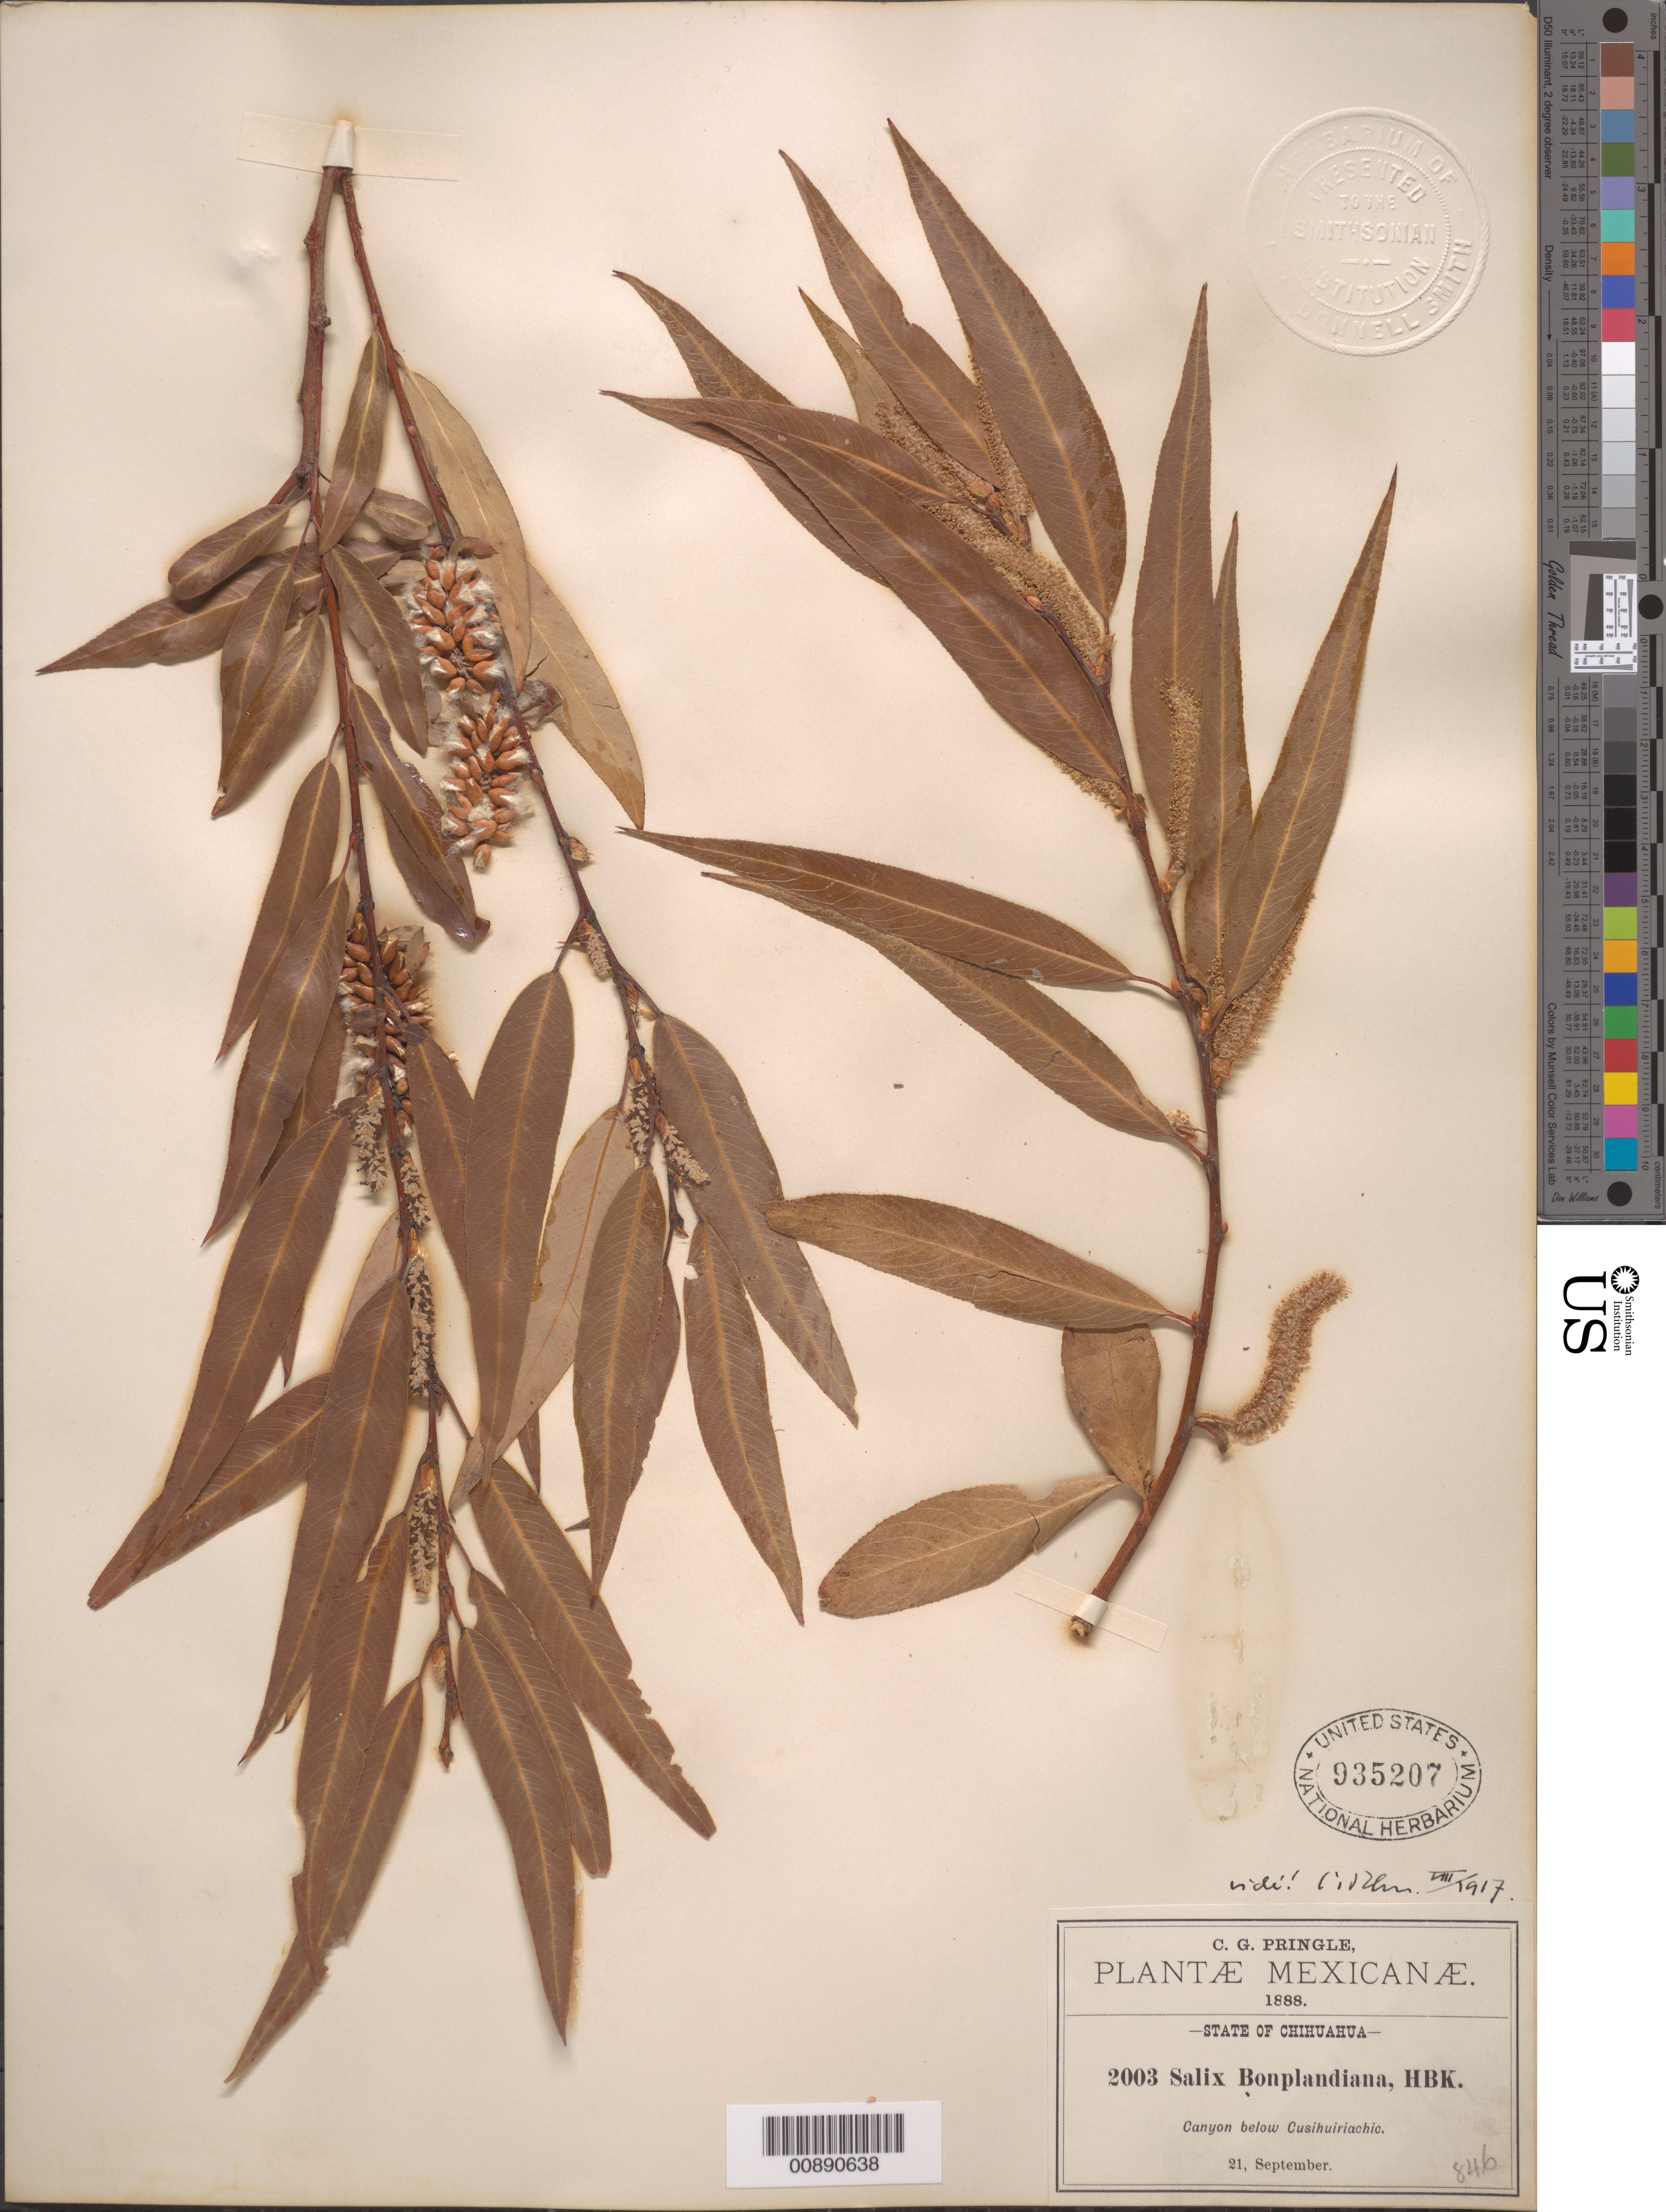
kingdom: Plantae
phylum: Tracheophyta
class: Magnoliopsida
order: Malpighiales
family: Salicaceae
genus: Salix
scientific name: Salix bonplandiana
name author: Kunth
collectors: C. G. Pringle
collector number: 2003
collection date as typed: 21 Sep 1888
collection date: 1888-09-21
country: Mexico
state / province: Chihuahua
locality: Canyon below Cusihuiriachic, Chihuahua.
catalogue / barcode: US 935207